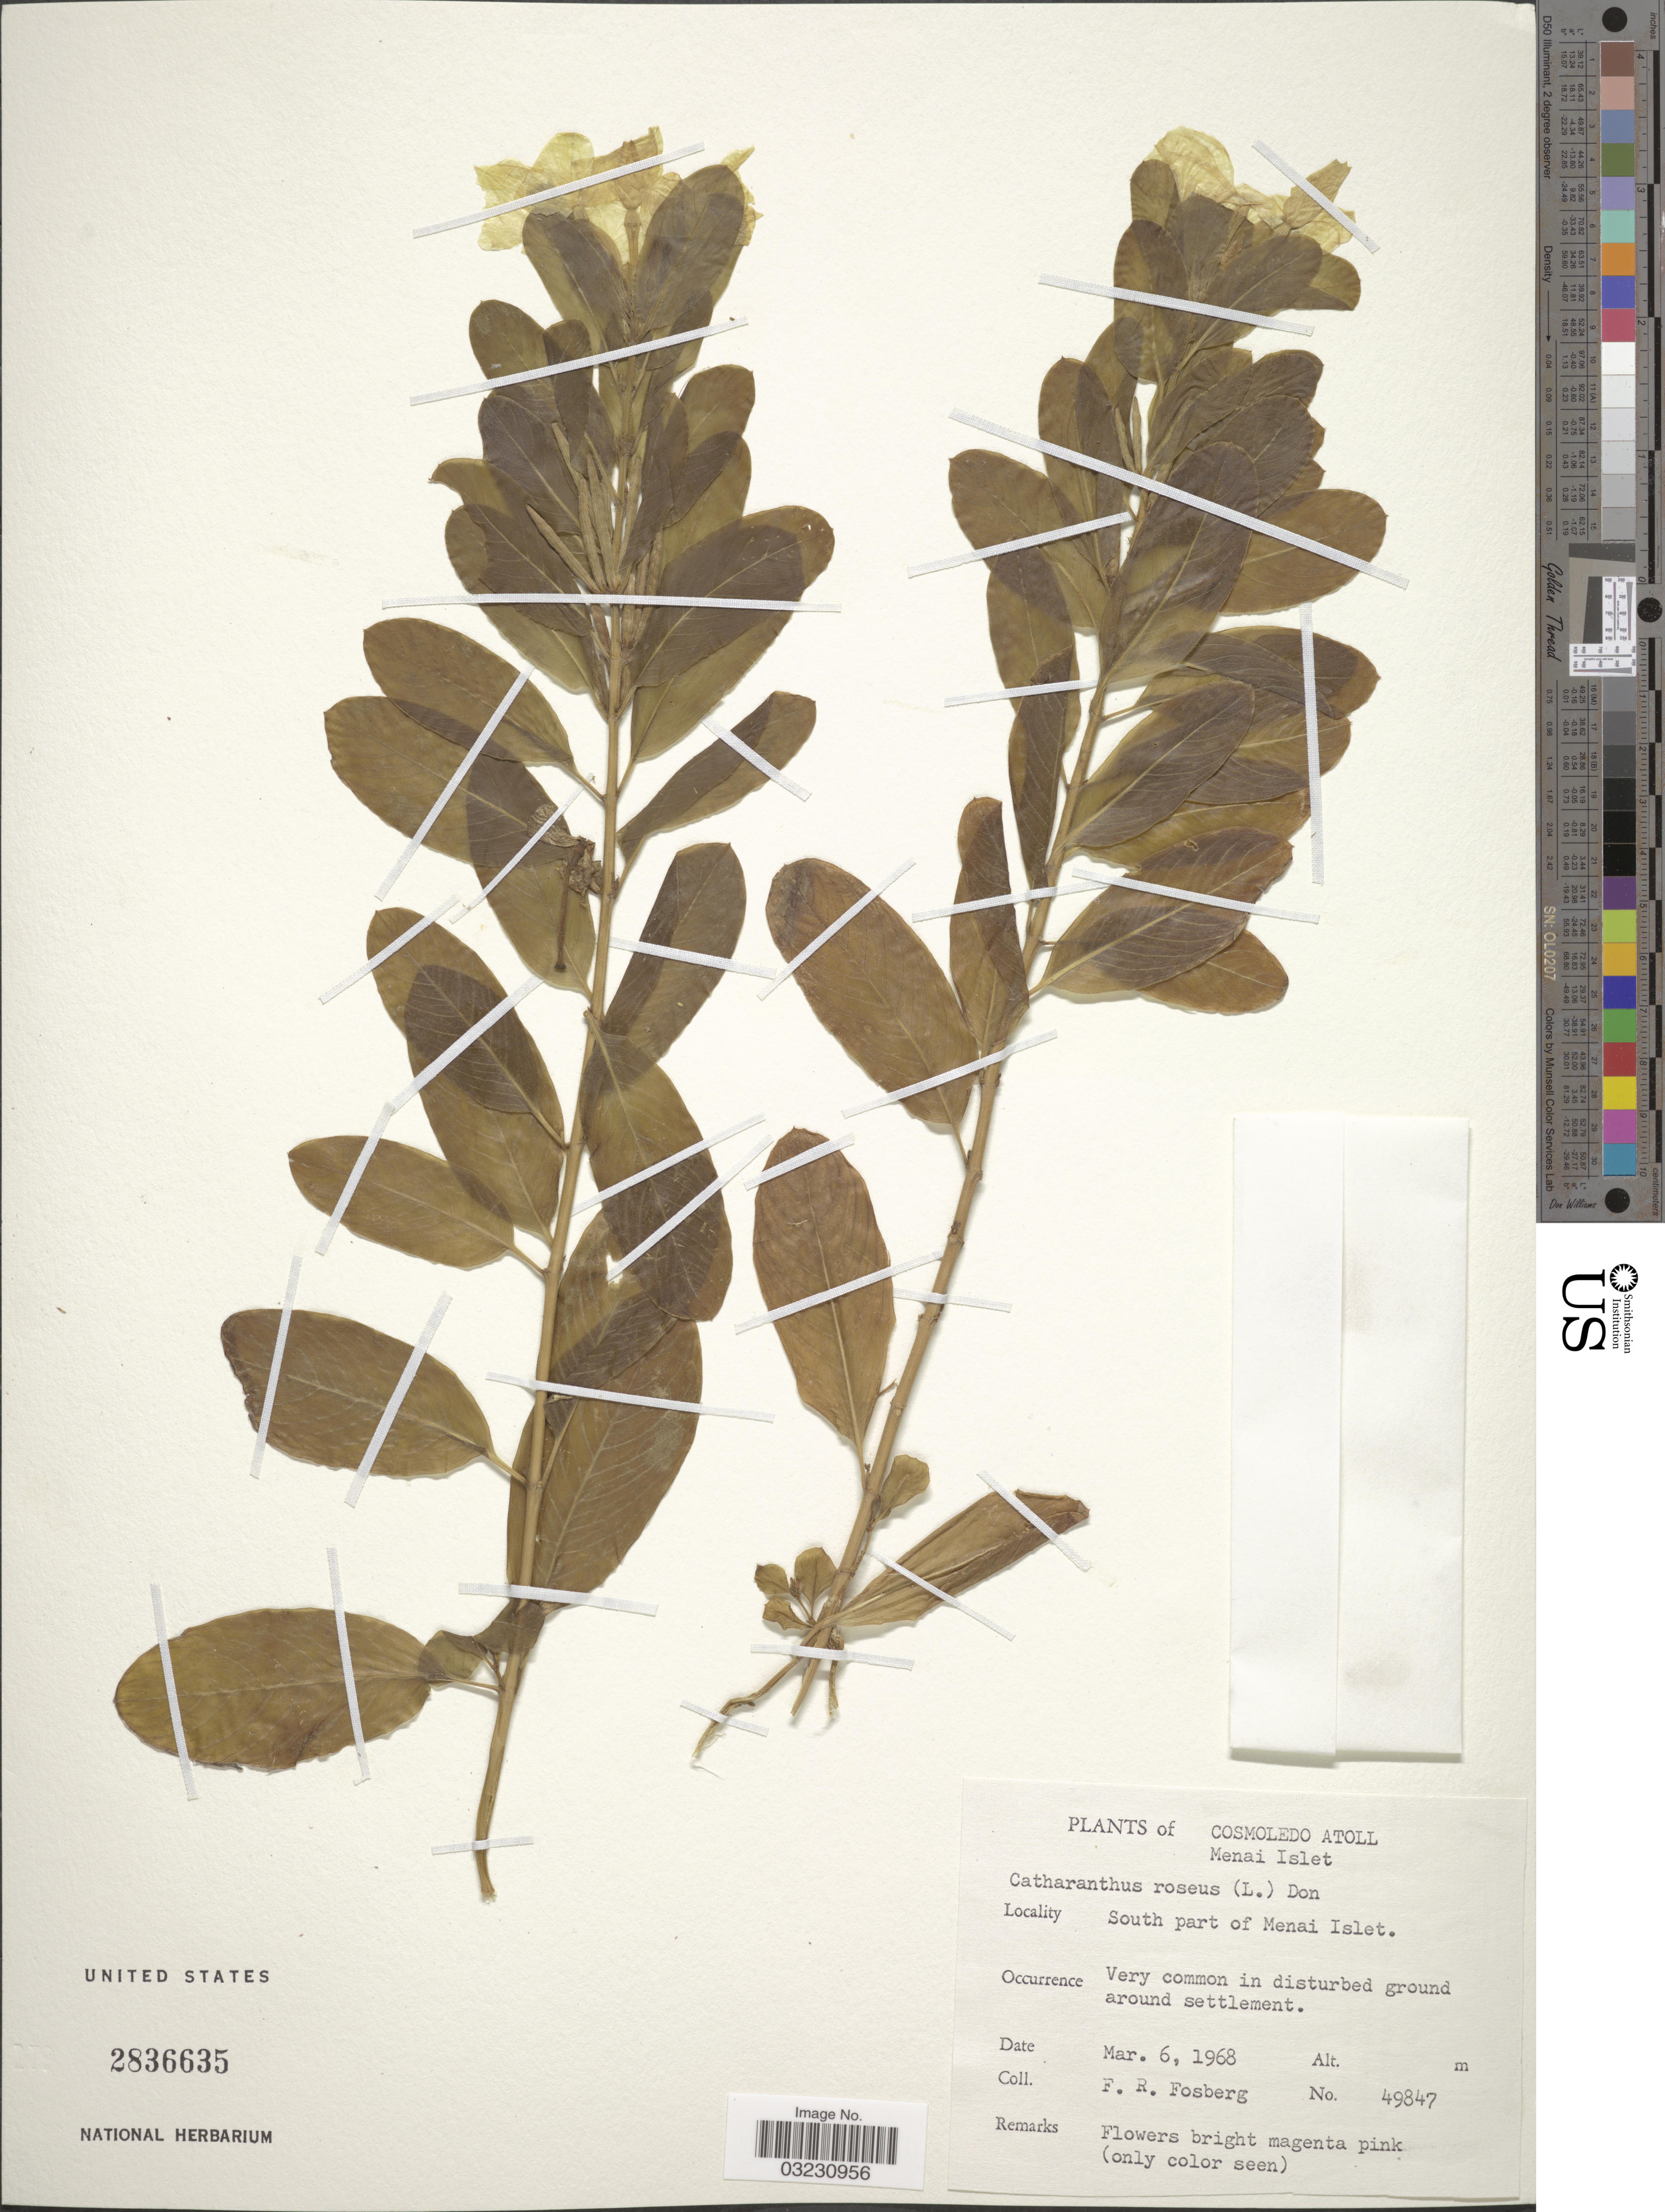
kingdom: Plantae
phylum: Tracheophyta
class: Magnoliopsida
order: Gentianales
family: Apocynaceae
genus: Catharanthus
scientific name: Catharanthus roseus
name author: (L.) G. Don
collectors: F. R. Fosberg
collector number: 49847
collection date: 1968-03-06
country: Seychelles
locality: Cosmoledo Atoll. Menai Islet. South part of Menai Islet.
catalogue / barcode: US 2836635